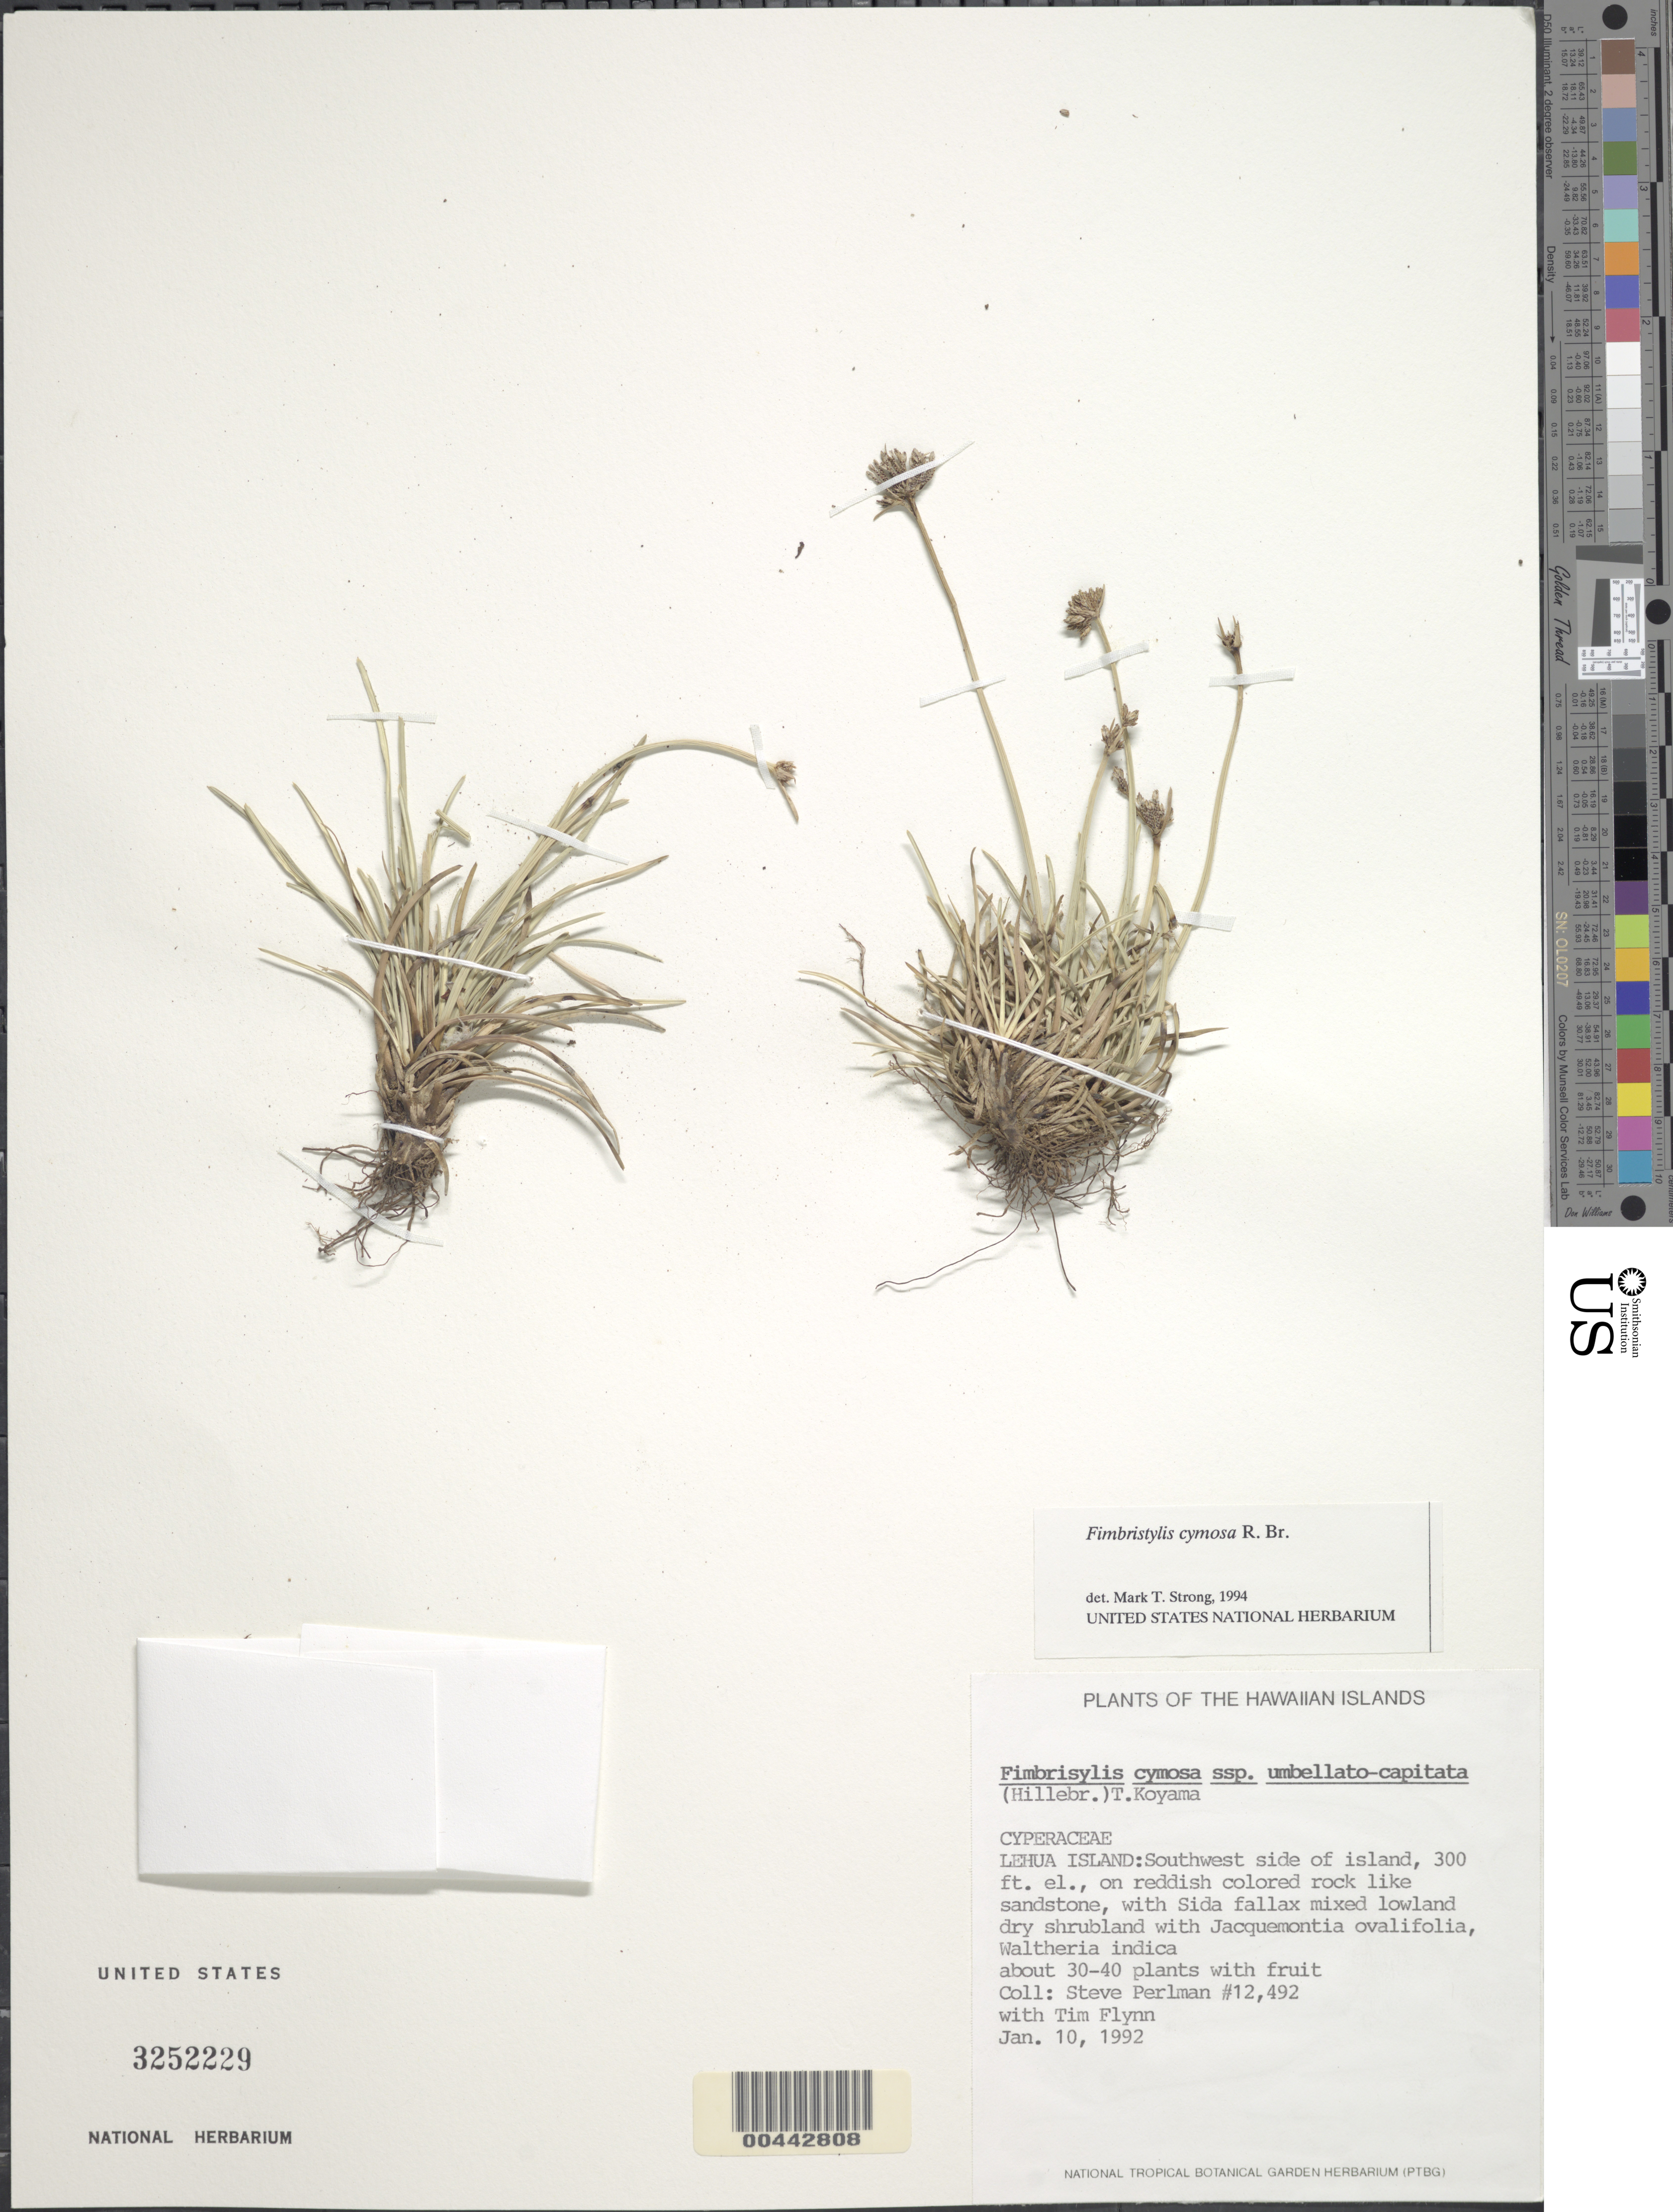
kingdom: Plantae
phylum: Tracheophyta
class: Liliopsida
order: Poales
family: Cyperaceae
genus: Fimbristylis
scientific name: Fimbristylis cymosa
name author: R. Br.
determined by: Strong, M. T., (US), Smithsonian Institution - National Museum of Natural History (UNITED STATES)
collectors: S. P. Perlman & T. W. Flynn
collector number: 12492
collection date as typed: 10 Jan 1992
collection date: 1992-01-10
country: United States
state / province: Hawaii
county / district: Kauai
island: Lehua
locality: Southwest side of island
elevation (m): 91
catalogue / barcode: US 3252229